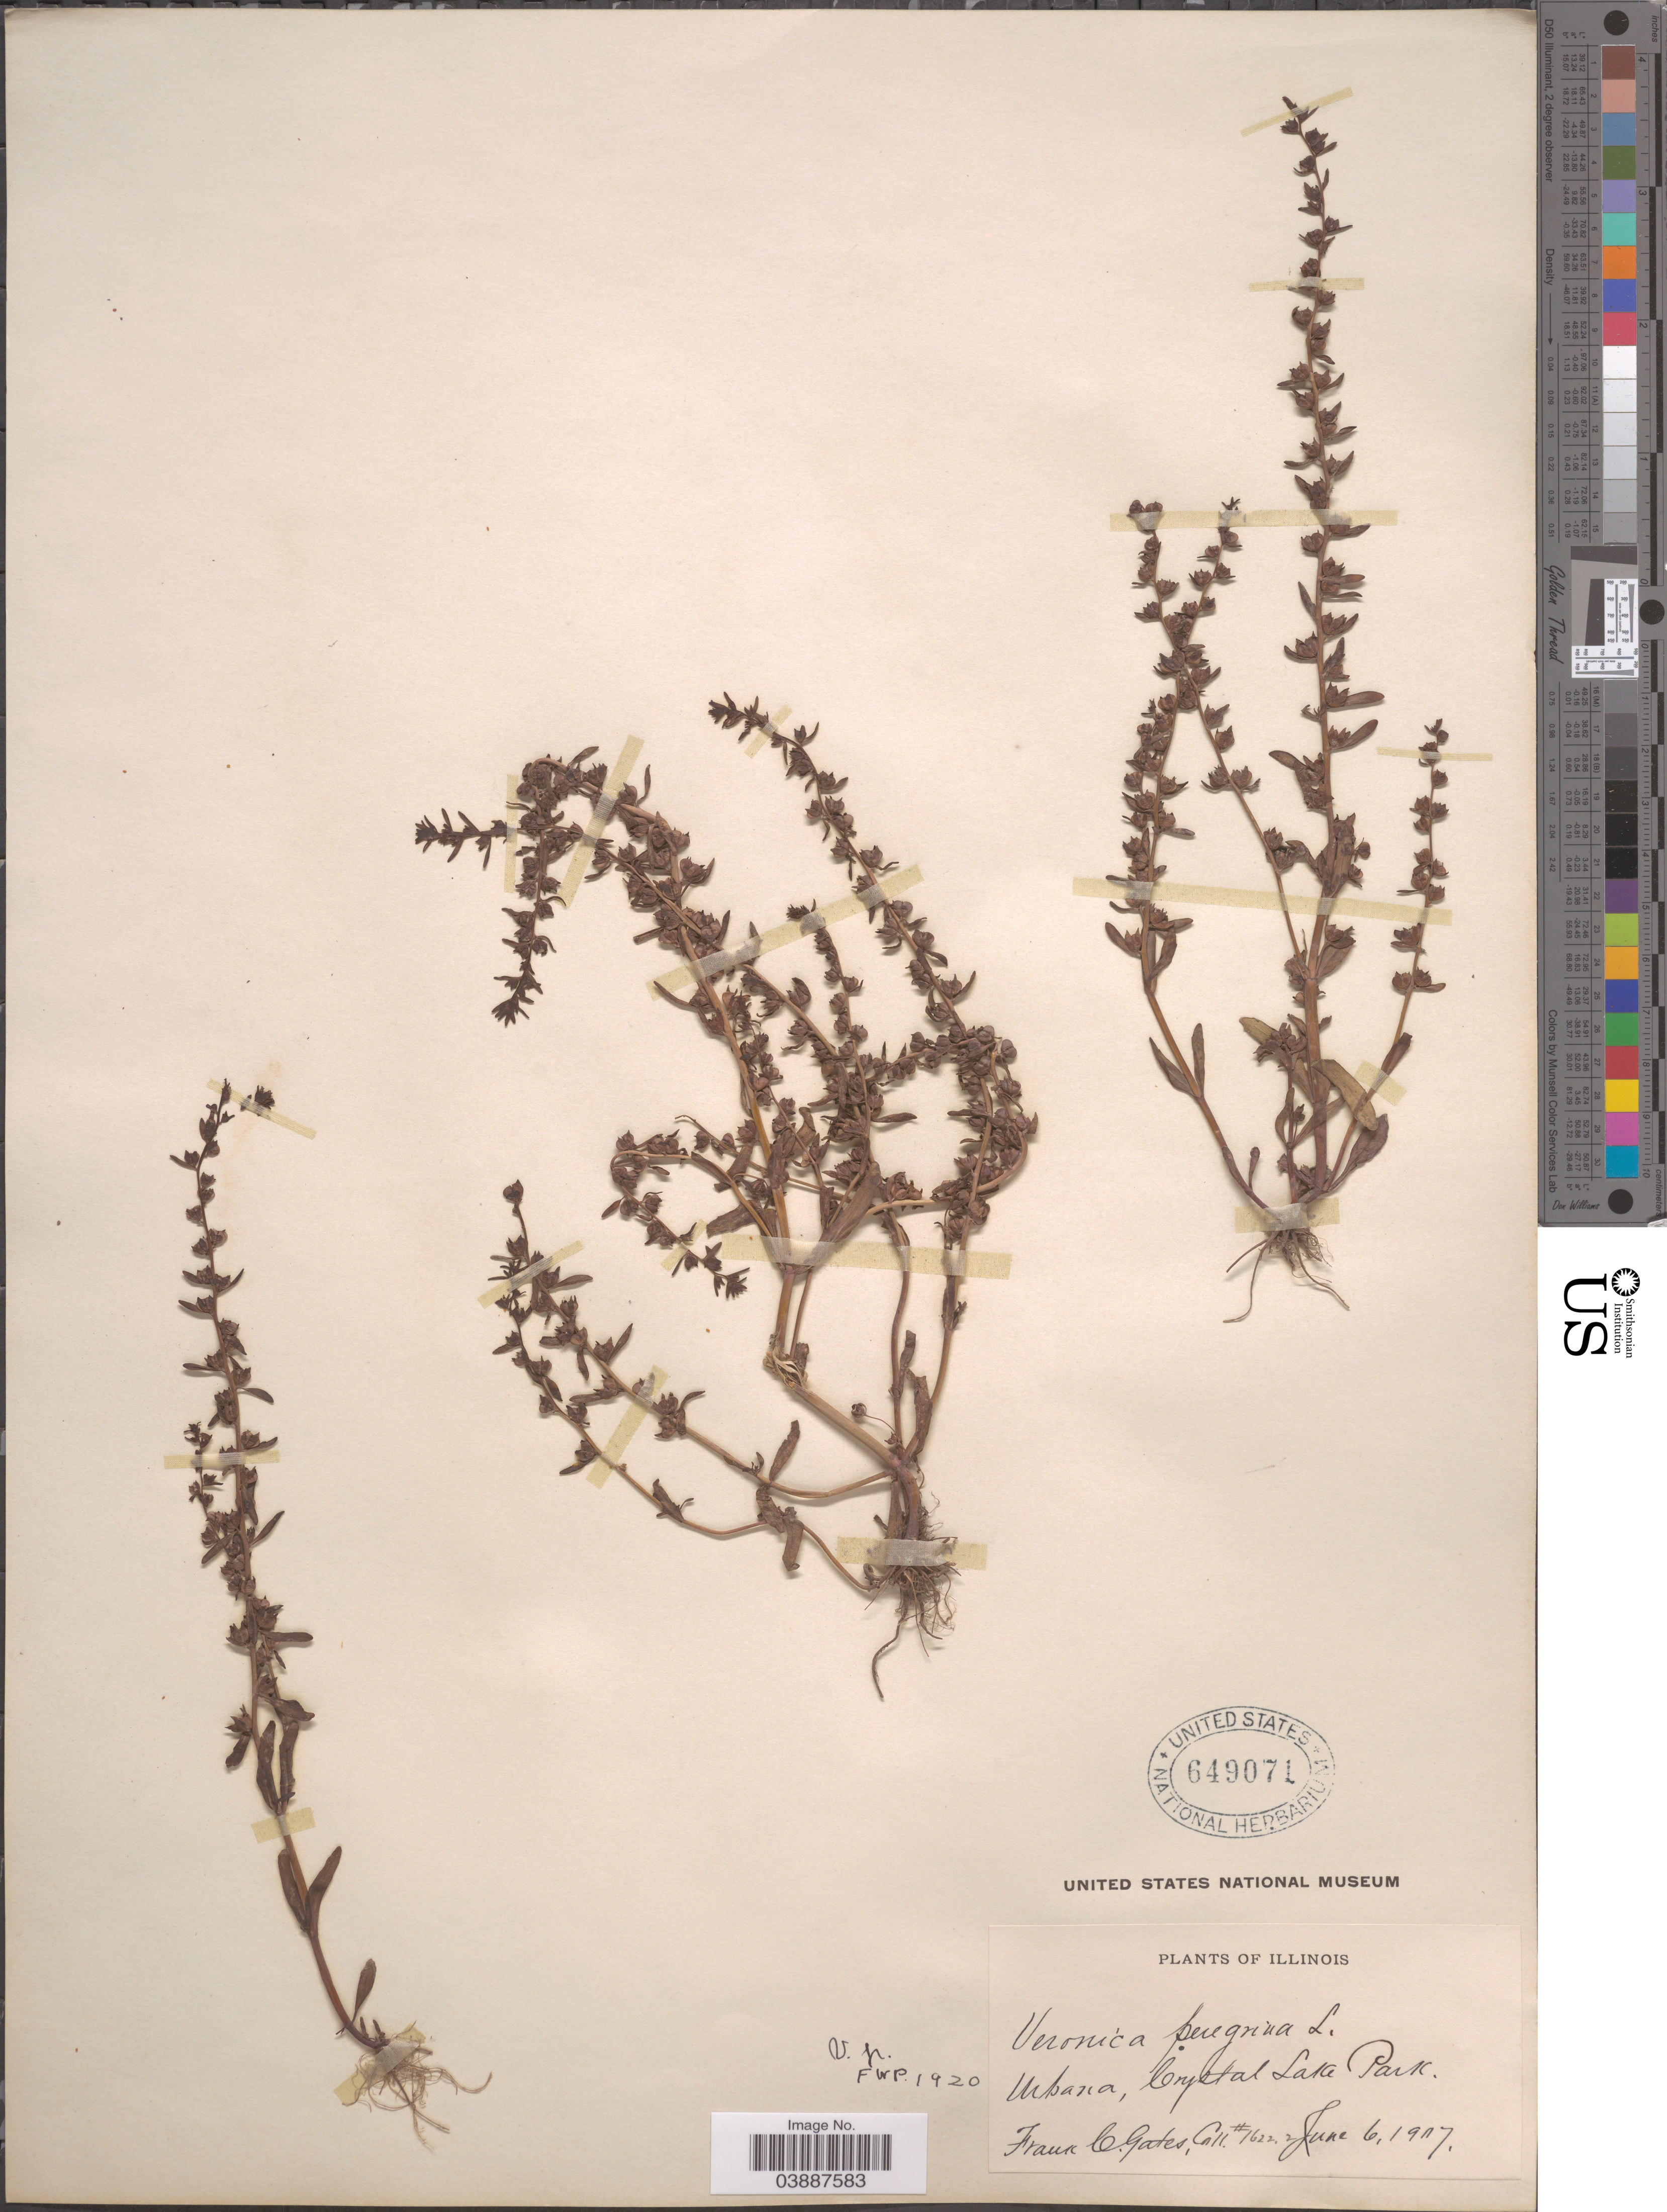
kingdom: Plantae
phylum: Tracheophyta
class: Magnoliopsida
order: Lamiales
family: Plantaginaceae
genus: Veronica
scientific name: Veronica peregrina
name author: L.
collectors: F. C. Gates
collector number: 16222*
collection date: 1907-06-06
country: United States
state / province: Illinois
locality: Urbana, Crystal Lake Park.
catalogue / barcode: US 649071